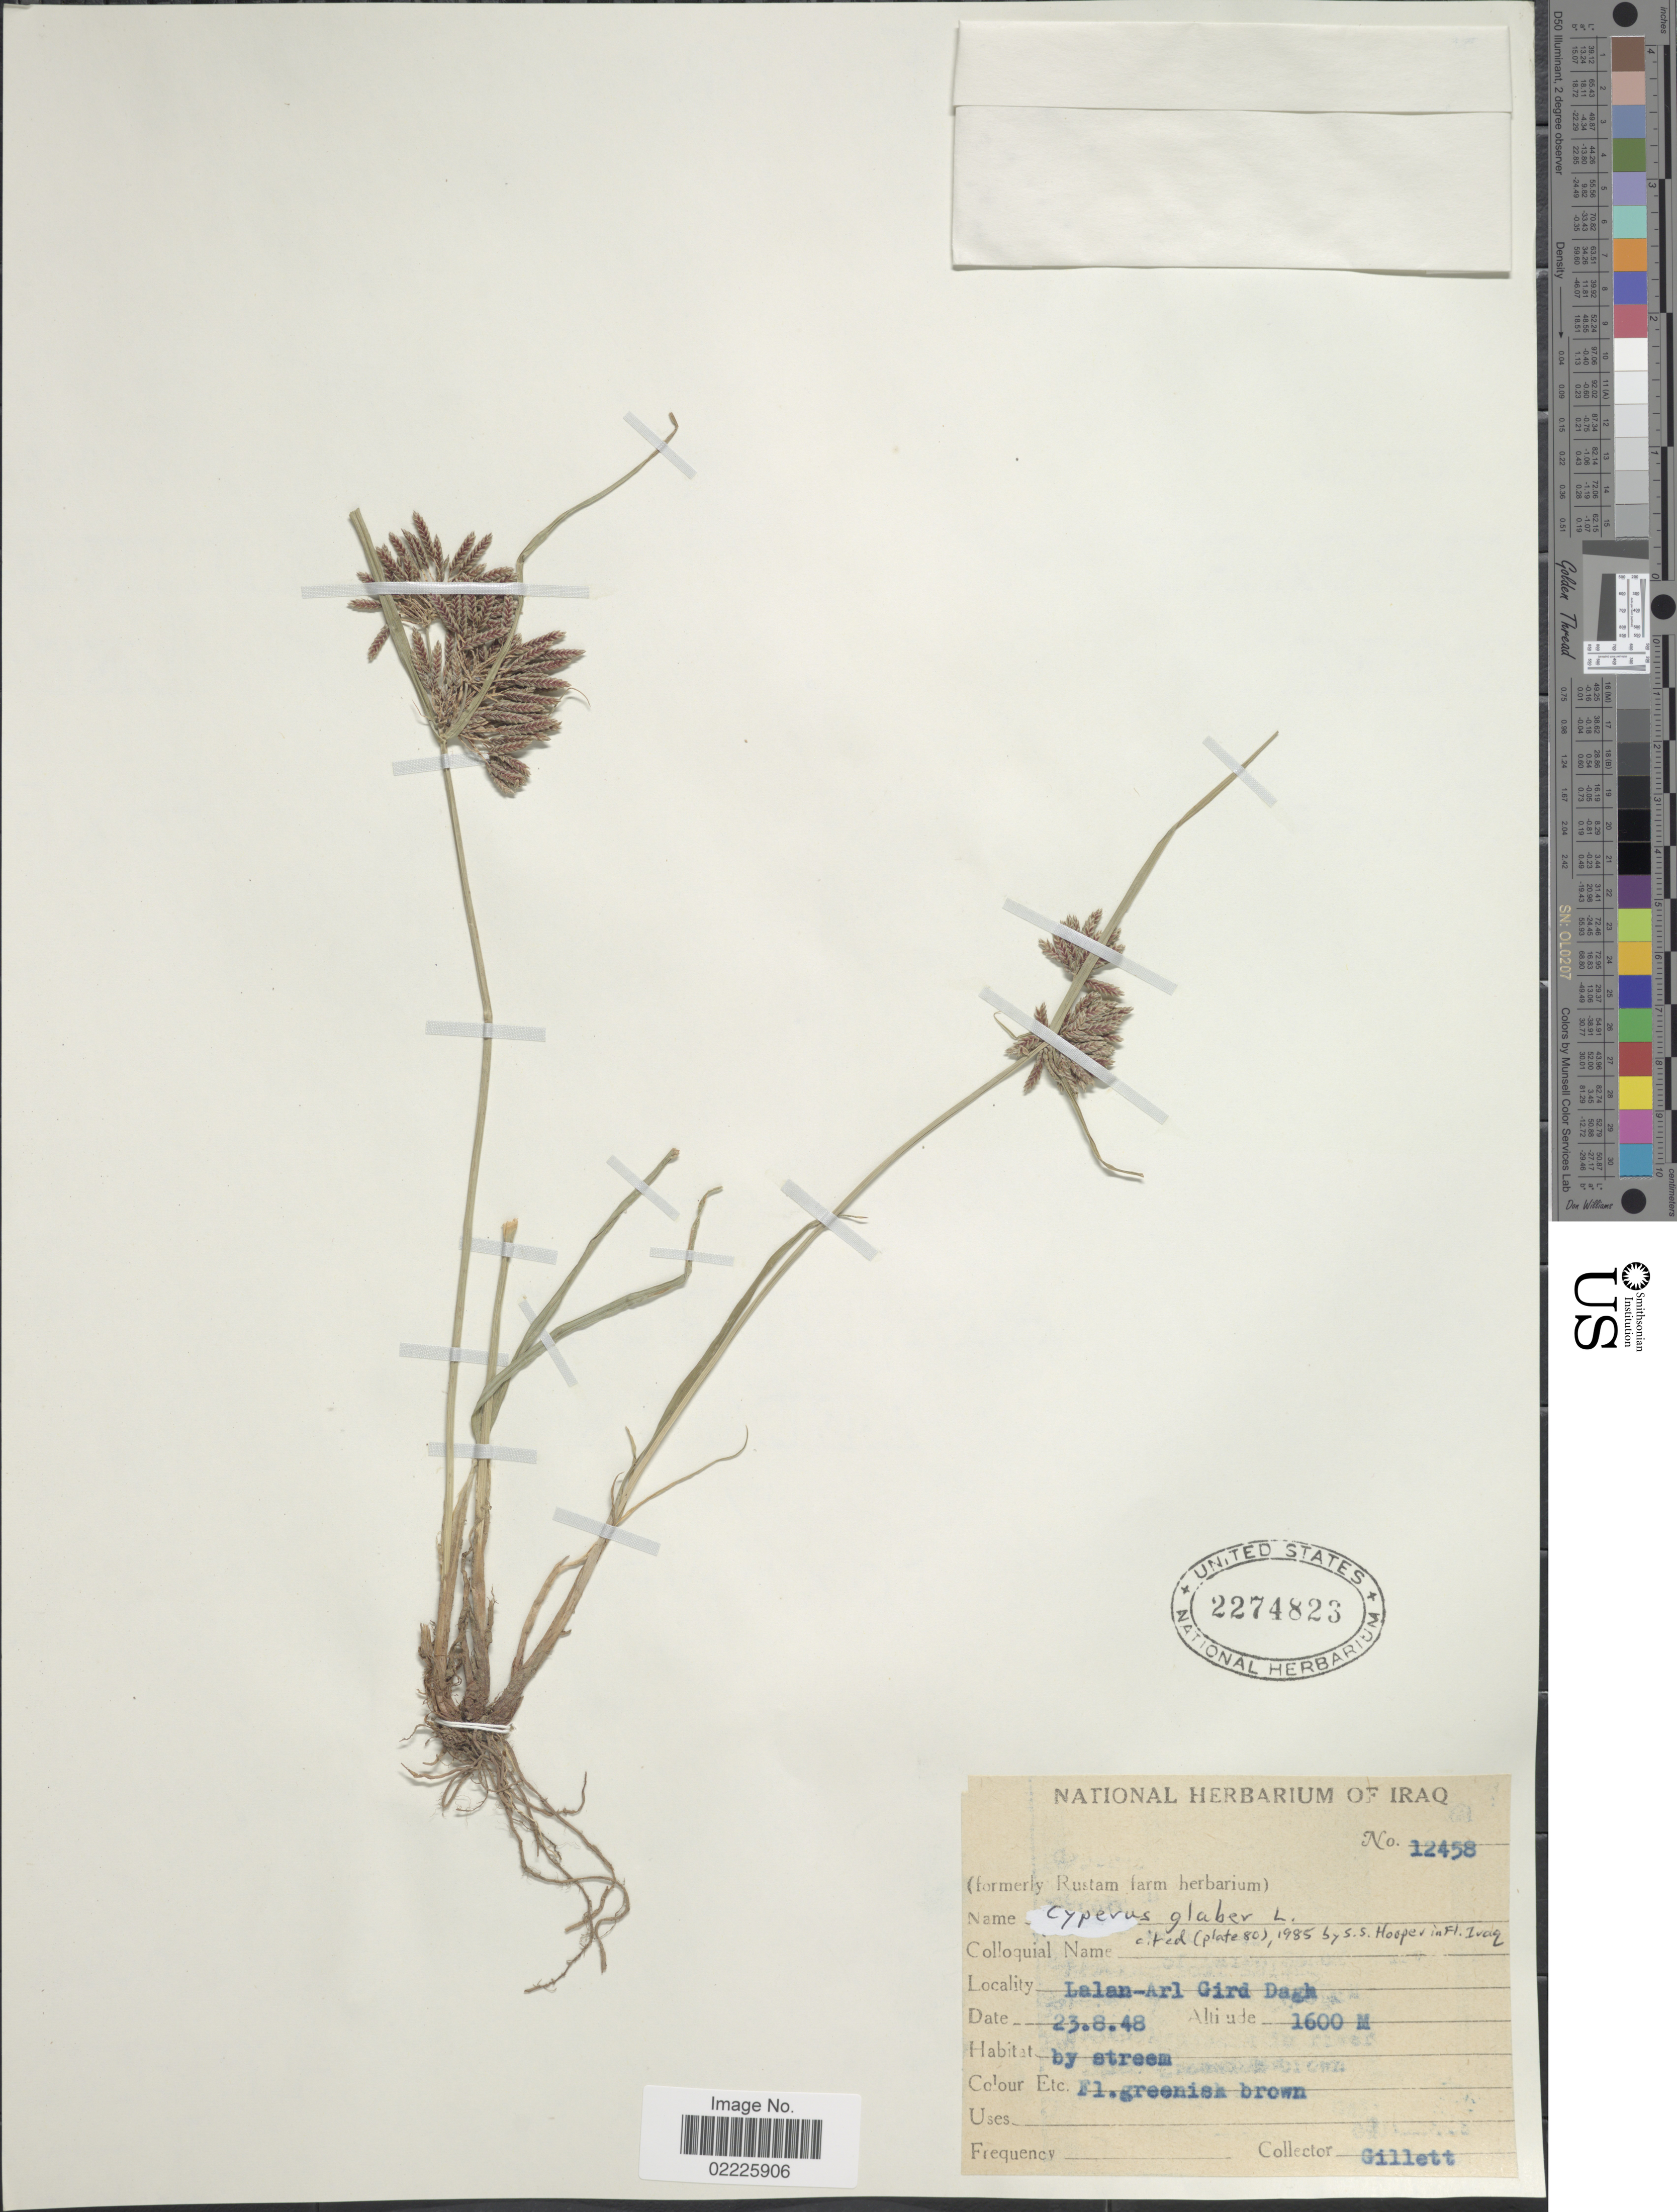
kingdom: Plantae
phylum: Tracheophyta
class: Liliopsida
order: Poales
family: Cyperaceae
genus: Cyperus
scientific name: Cyperus glaber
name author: L.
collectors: Gillett, --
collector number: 12458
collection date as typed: Transcribed d/m/y: 23/8/48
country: Iraq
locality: Lalan-Arl Gird Dagh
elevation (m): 1600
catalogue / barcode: US 2274823